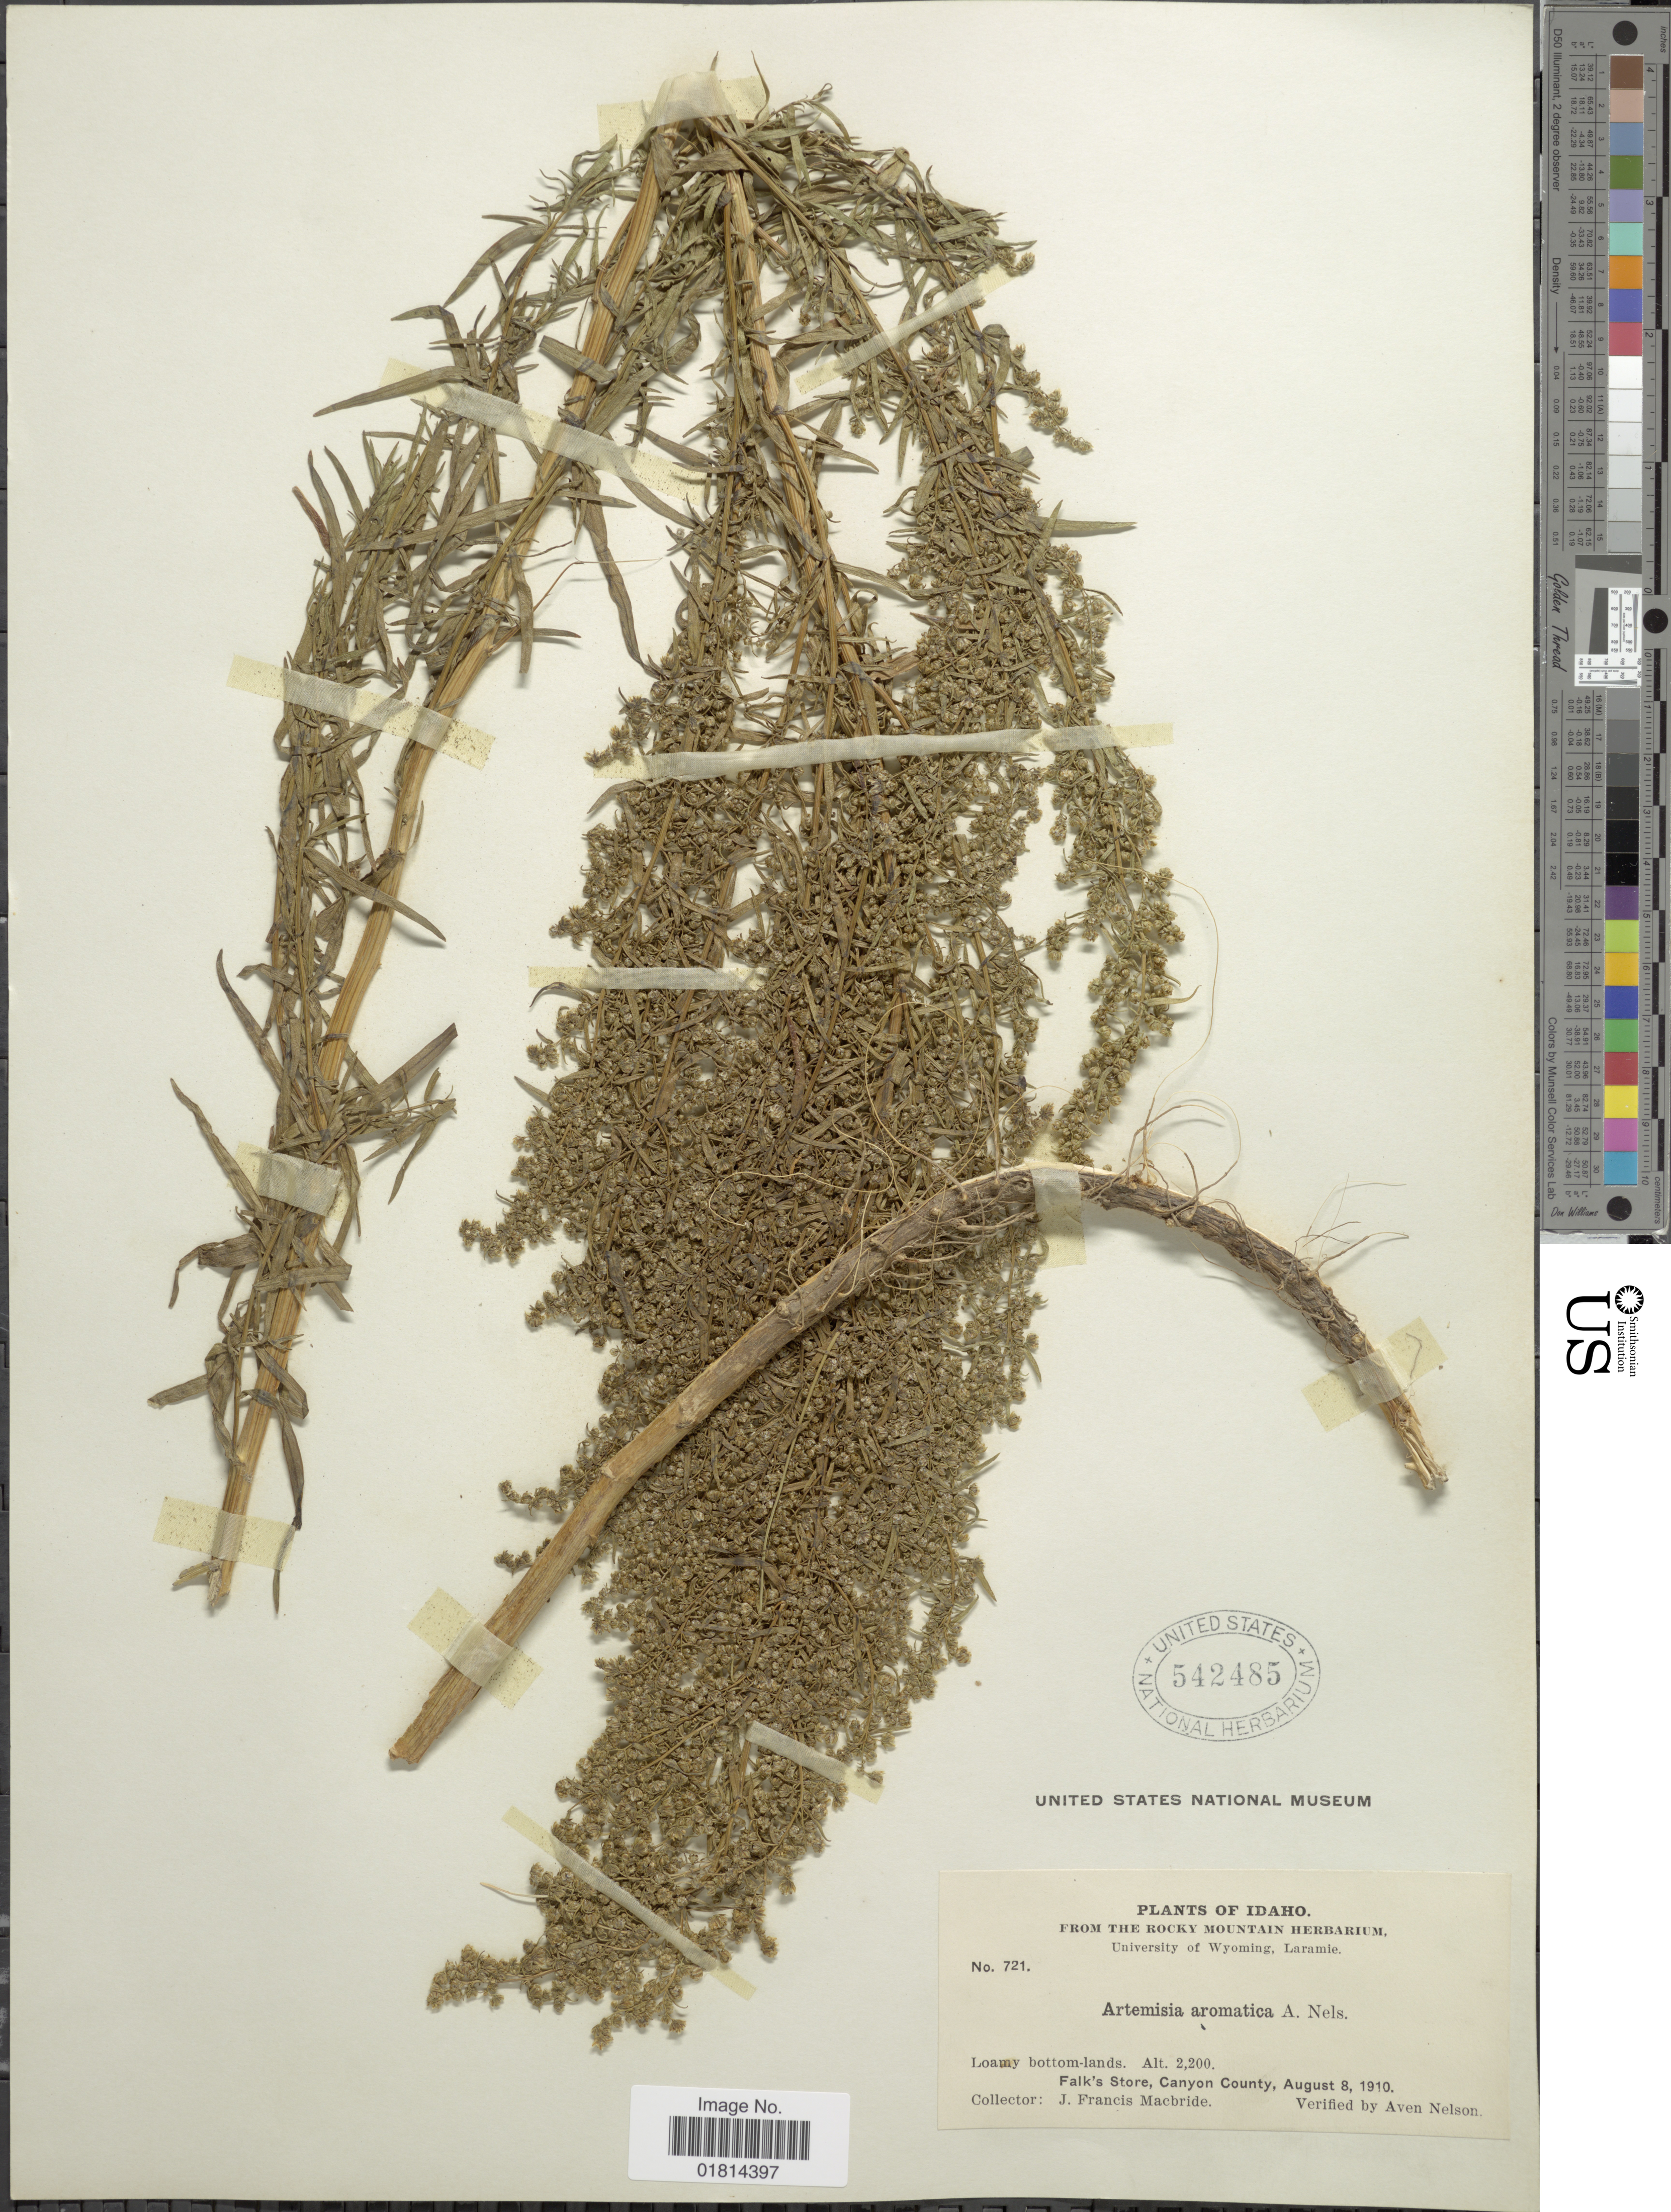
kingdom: Plantae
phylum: Tracheophyta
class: Magnoliopsida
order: Asterales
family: Asteraceae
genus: Artemisia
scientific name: Artemisia aromatica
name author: A. Nelson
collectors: J. F. Macbride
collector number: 721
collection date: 1910-08-08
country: United States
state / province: Idaho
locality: Loamy bottom-lands. Falk's Store, Canyon County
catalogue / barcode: US 542485